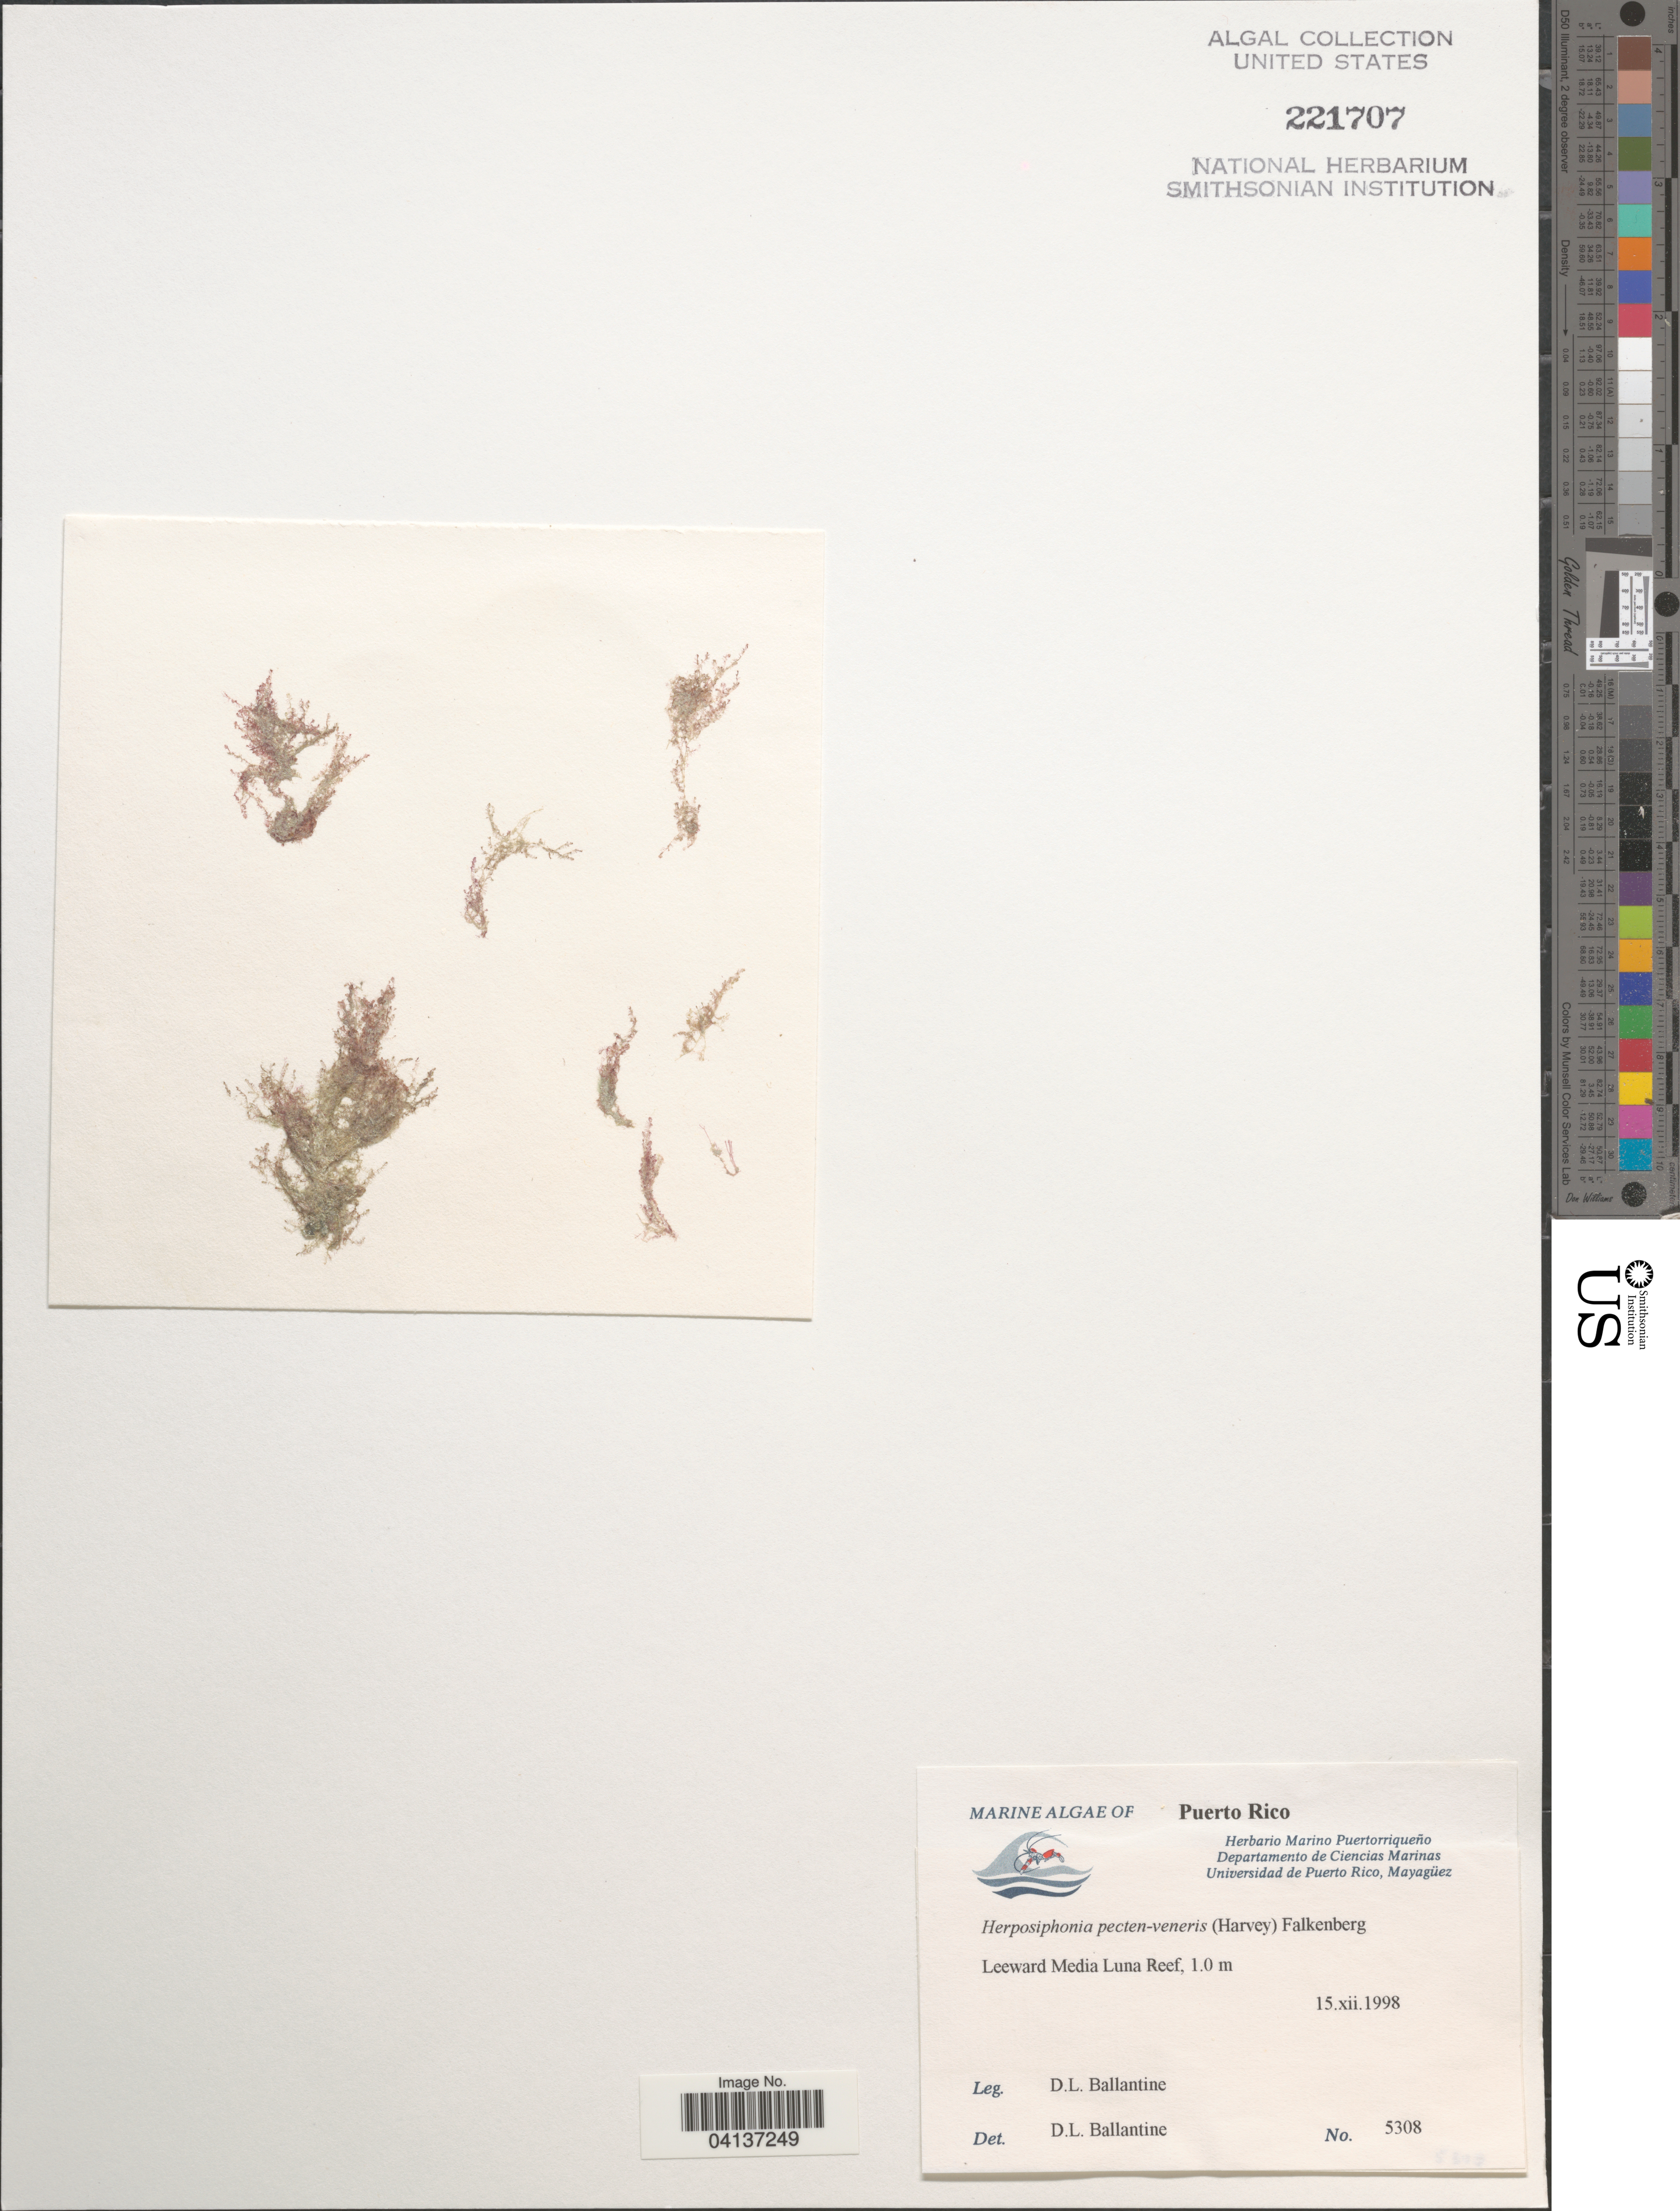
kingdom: Plantae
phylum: Rhodophyta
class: Florideophyceae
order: Ceramiales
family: Rhodomelaceae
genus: Herposiphonia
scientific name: Herposiphonia pecten-veneris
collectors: D.L. Ballantine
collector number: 5308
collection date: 1998-12-15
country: Puerto Rico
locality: Leeward Media Luna Reef.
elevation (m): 1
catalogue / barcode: US 221707